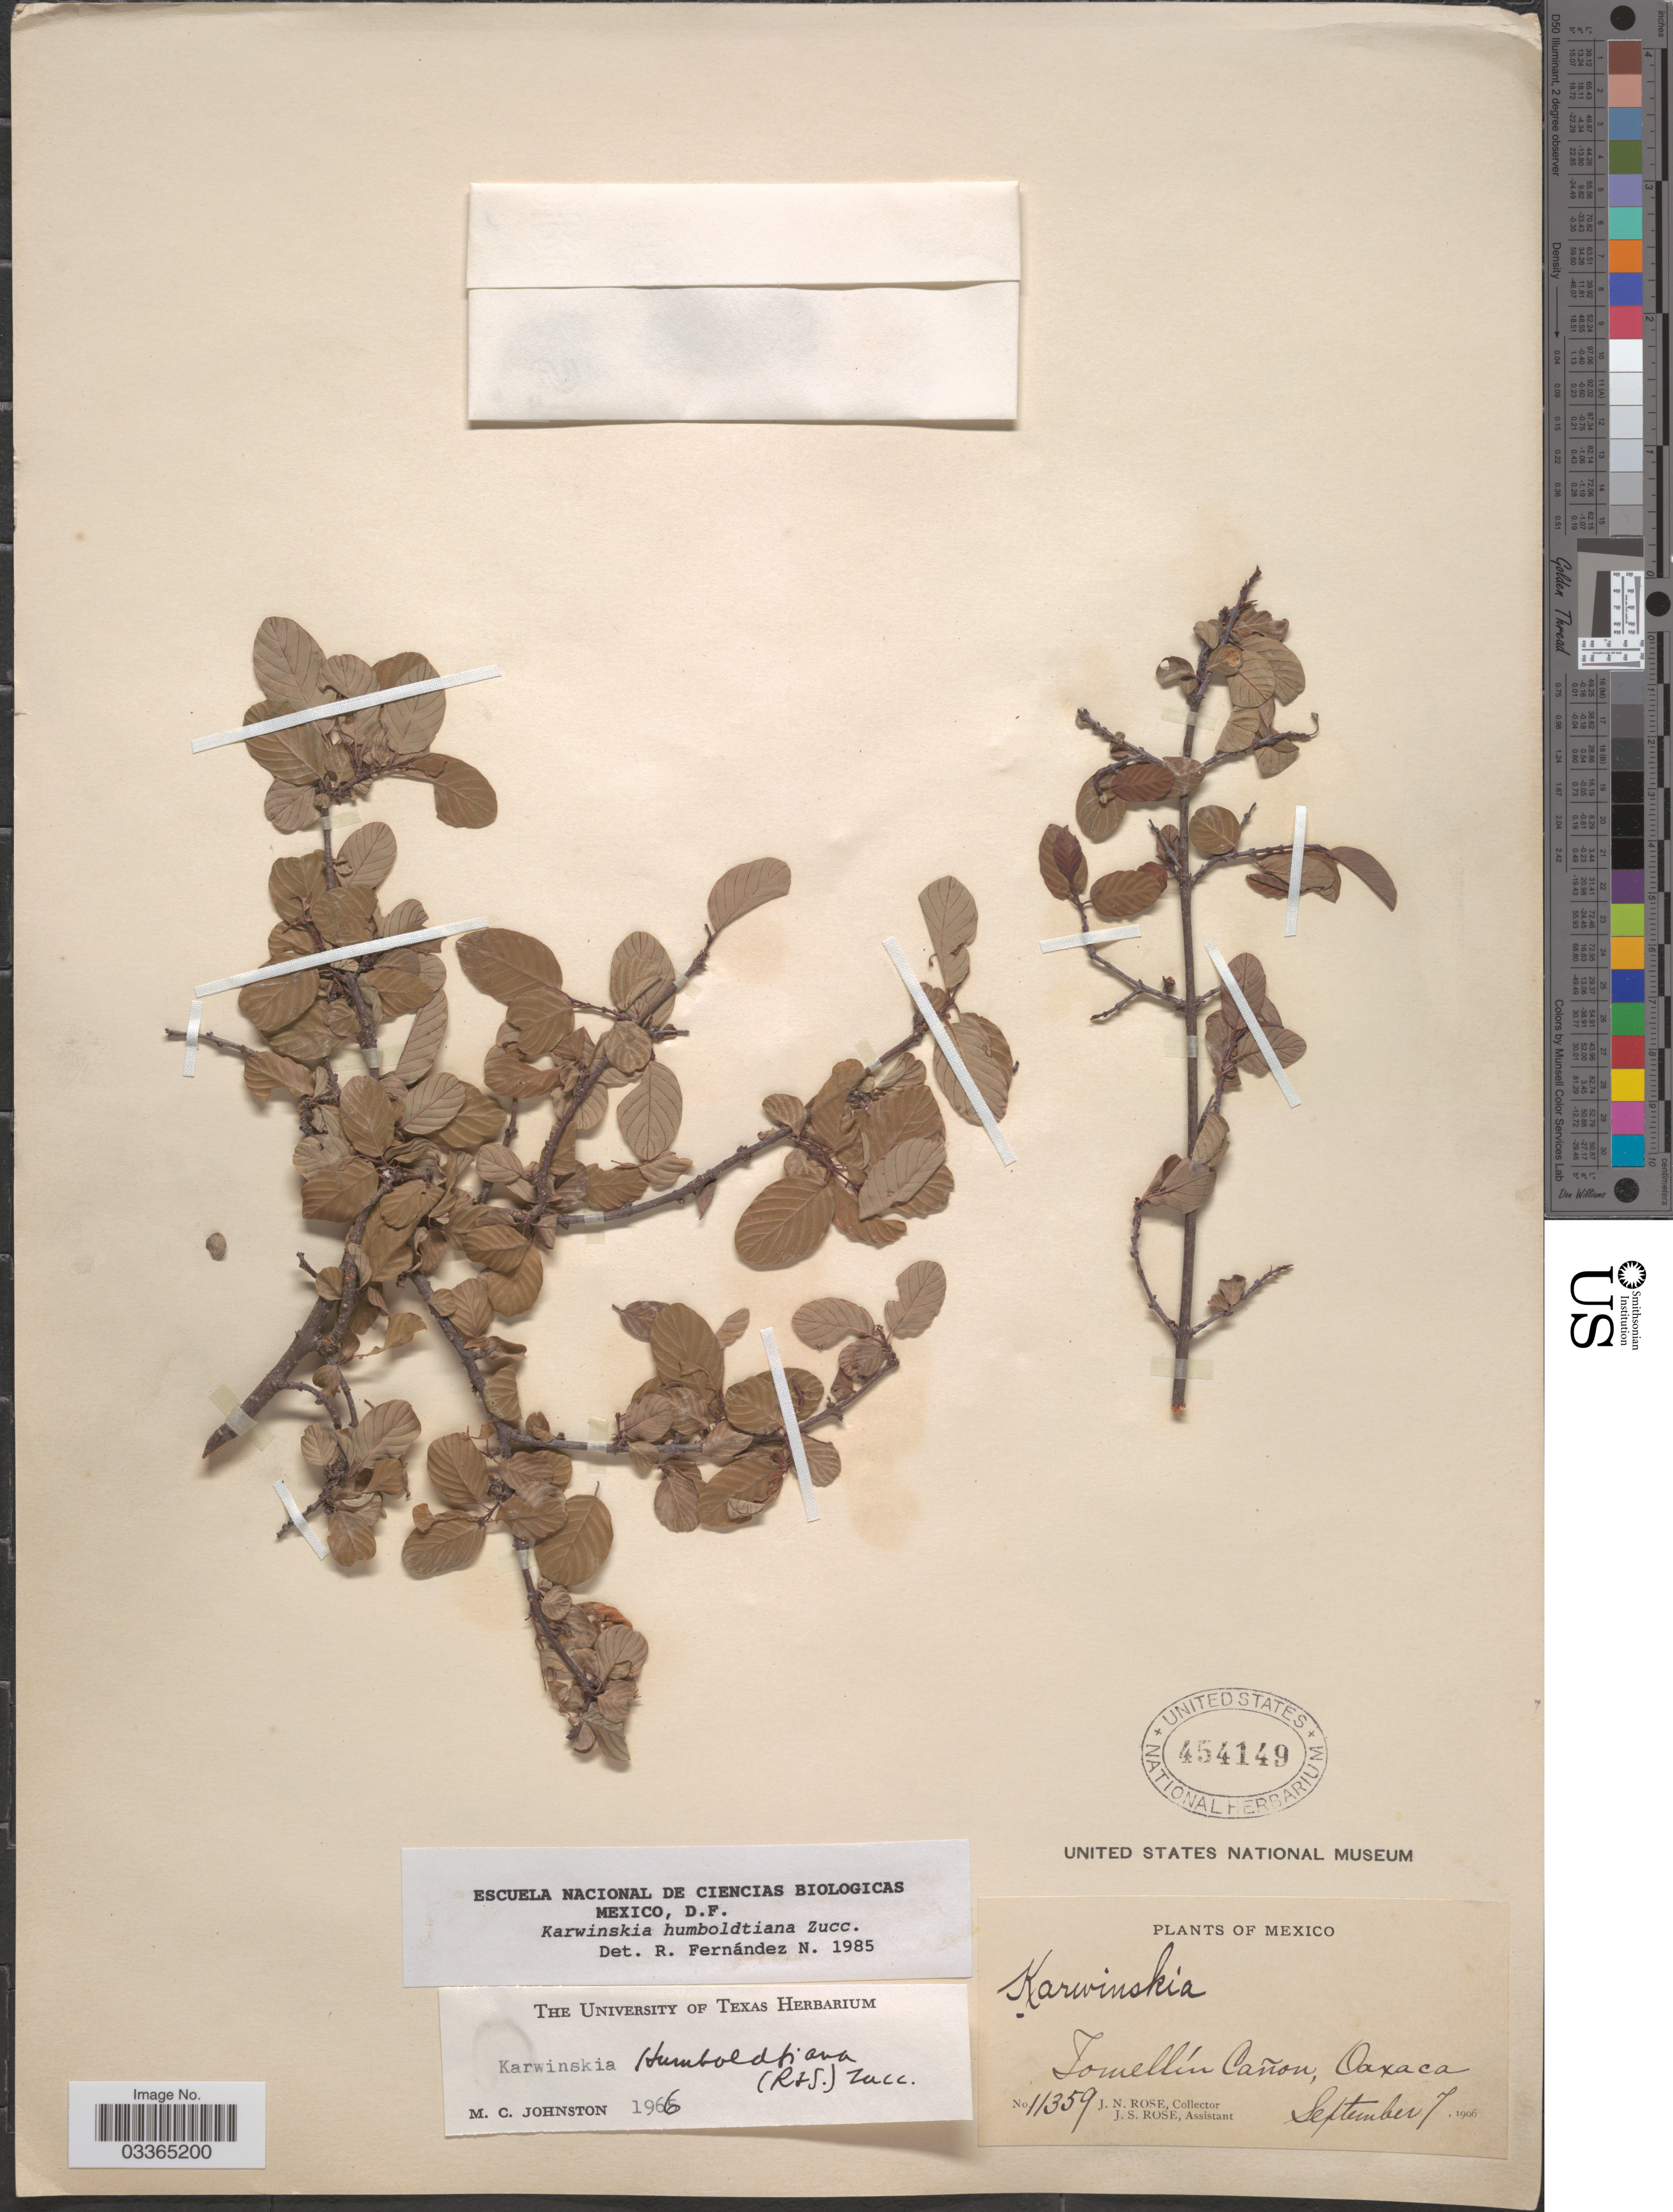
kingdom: Plantae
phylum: Tracheophyta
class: Magnoliopsida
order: Rosales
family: Rhamnaceae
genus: Karwinskia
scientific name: Karwinskia humboldtiana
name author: (Schult.) Zucc.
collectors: J. N. Rose & J. S. Rose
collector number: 11359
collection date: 1906-09-07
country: Mexico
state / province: Oaxaca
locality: Tomellín Cañon.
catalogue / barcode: US 454149